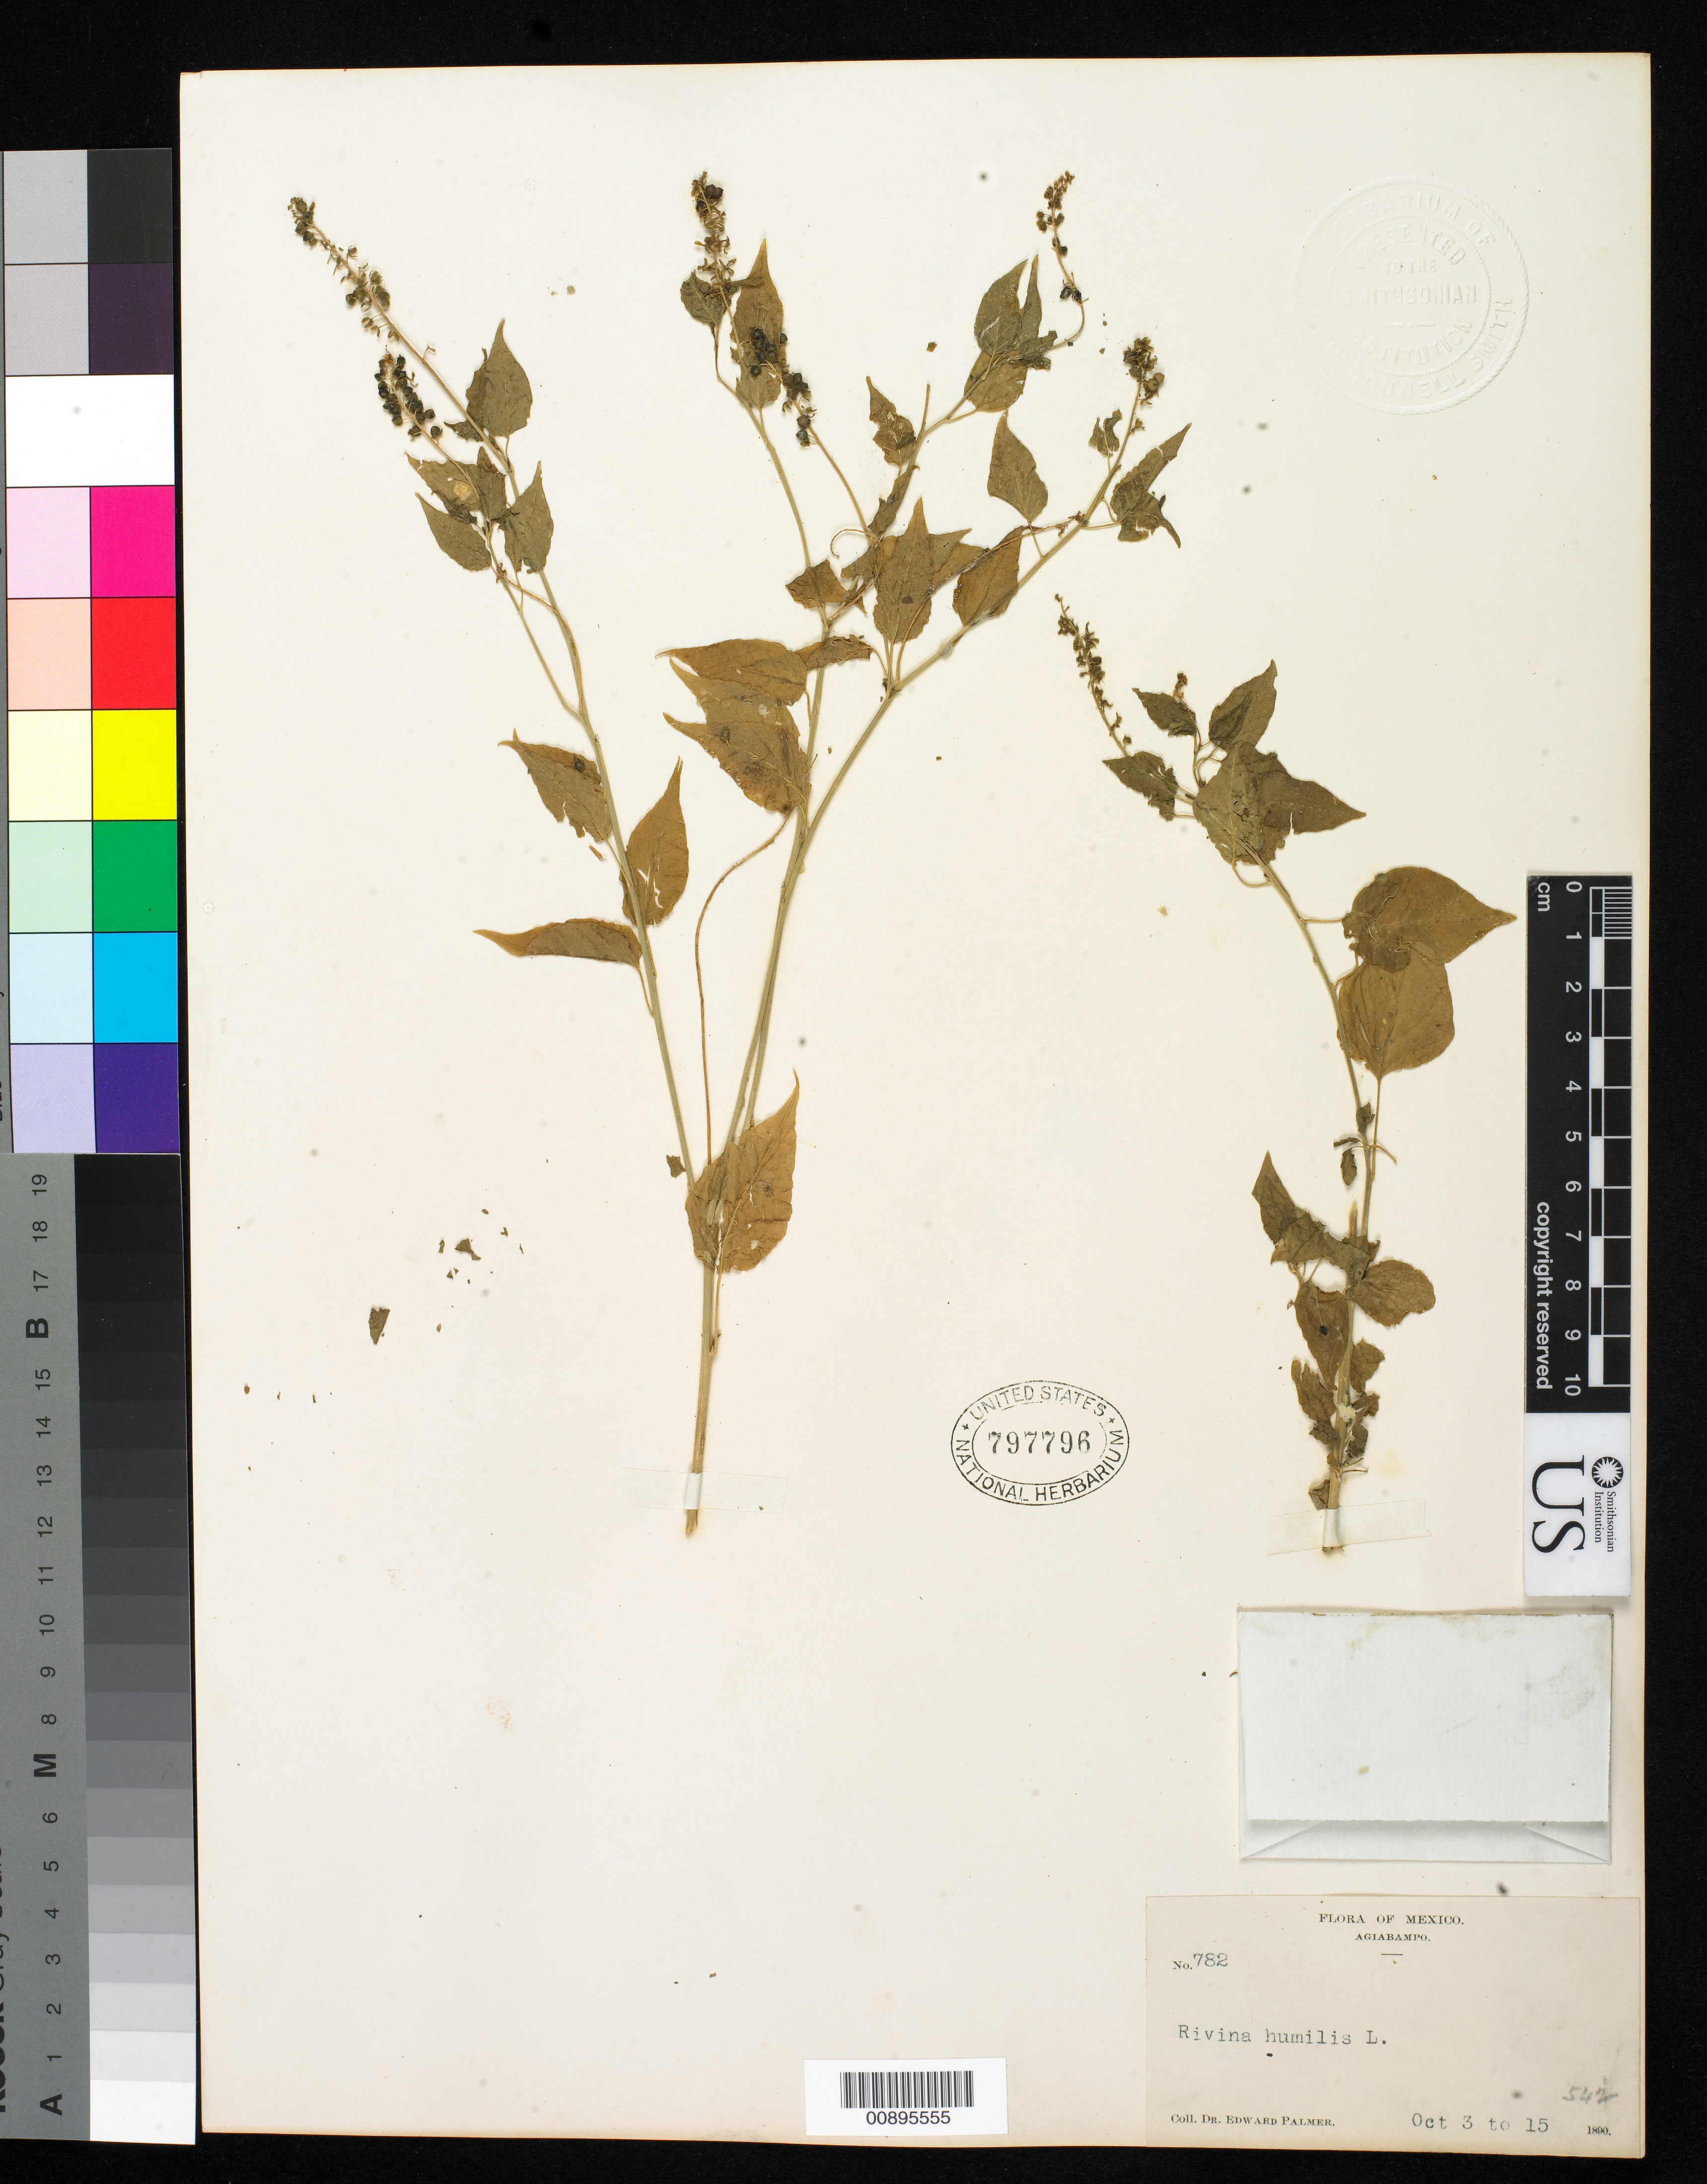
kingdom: Plantae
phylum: Tracheophyta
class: Magnoliopsida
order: Caryophyllales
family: Phytolaccaceae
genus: Rivina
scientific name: Rivina humilis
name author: L.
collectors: E. Palmer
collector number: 782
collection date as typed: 03 Oct 1890 to 15 Oct 1890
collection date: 1890-10-03/1890-10-15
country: Mexico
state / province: Sonora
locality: Agiabampo, Sonora.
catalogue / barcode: US 797796